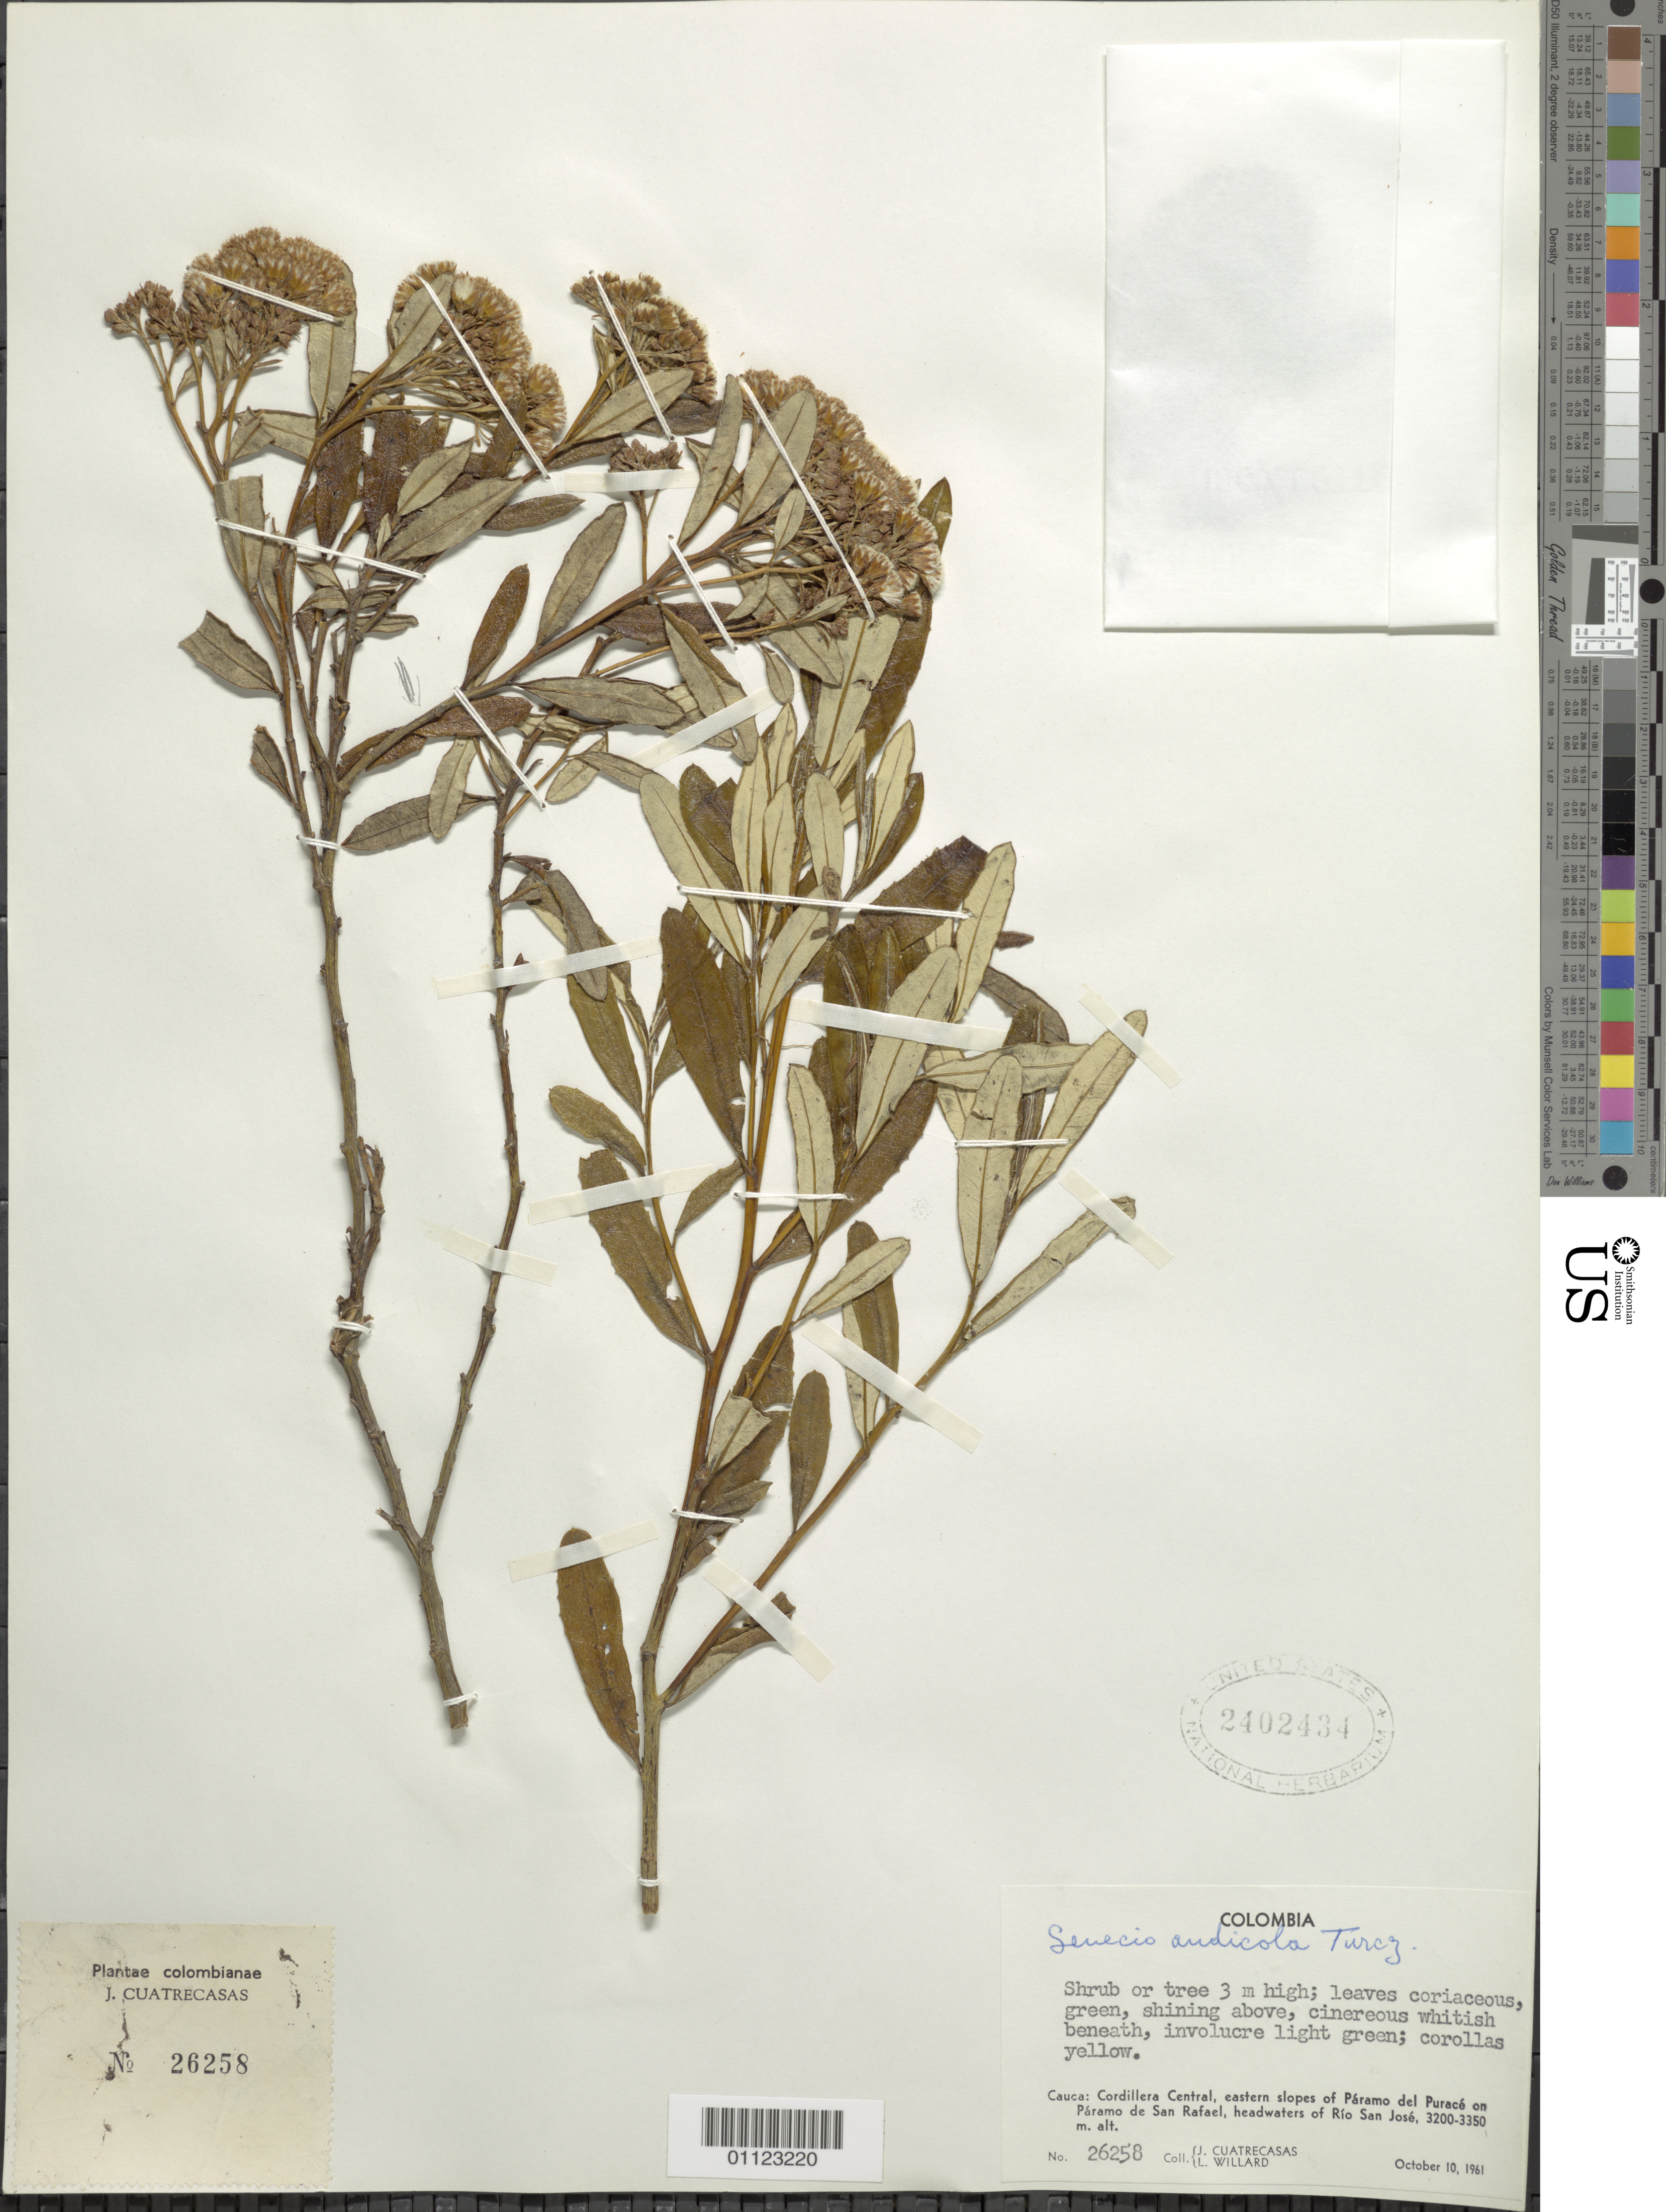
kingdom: Plantae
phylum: Tracheophyta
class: Magnoliopsida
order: Asterales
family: Asteraceae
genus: Pentacalia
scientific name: Pentacalia andicola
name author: (Turcz.) Cuatrec.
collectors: J. Cuatrecasas & J. Willard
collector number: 26258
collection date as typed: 10 Oct 1961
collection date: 1961-10-10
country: Colombia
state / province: Cauca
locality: Cordillera Central, eastern slopes of Páramo del Purace on Páramo de San Rafael, headwaters of Río San José.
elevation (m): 3200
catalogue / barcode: US 2402434